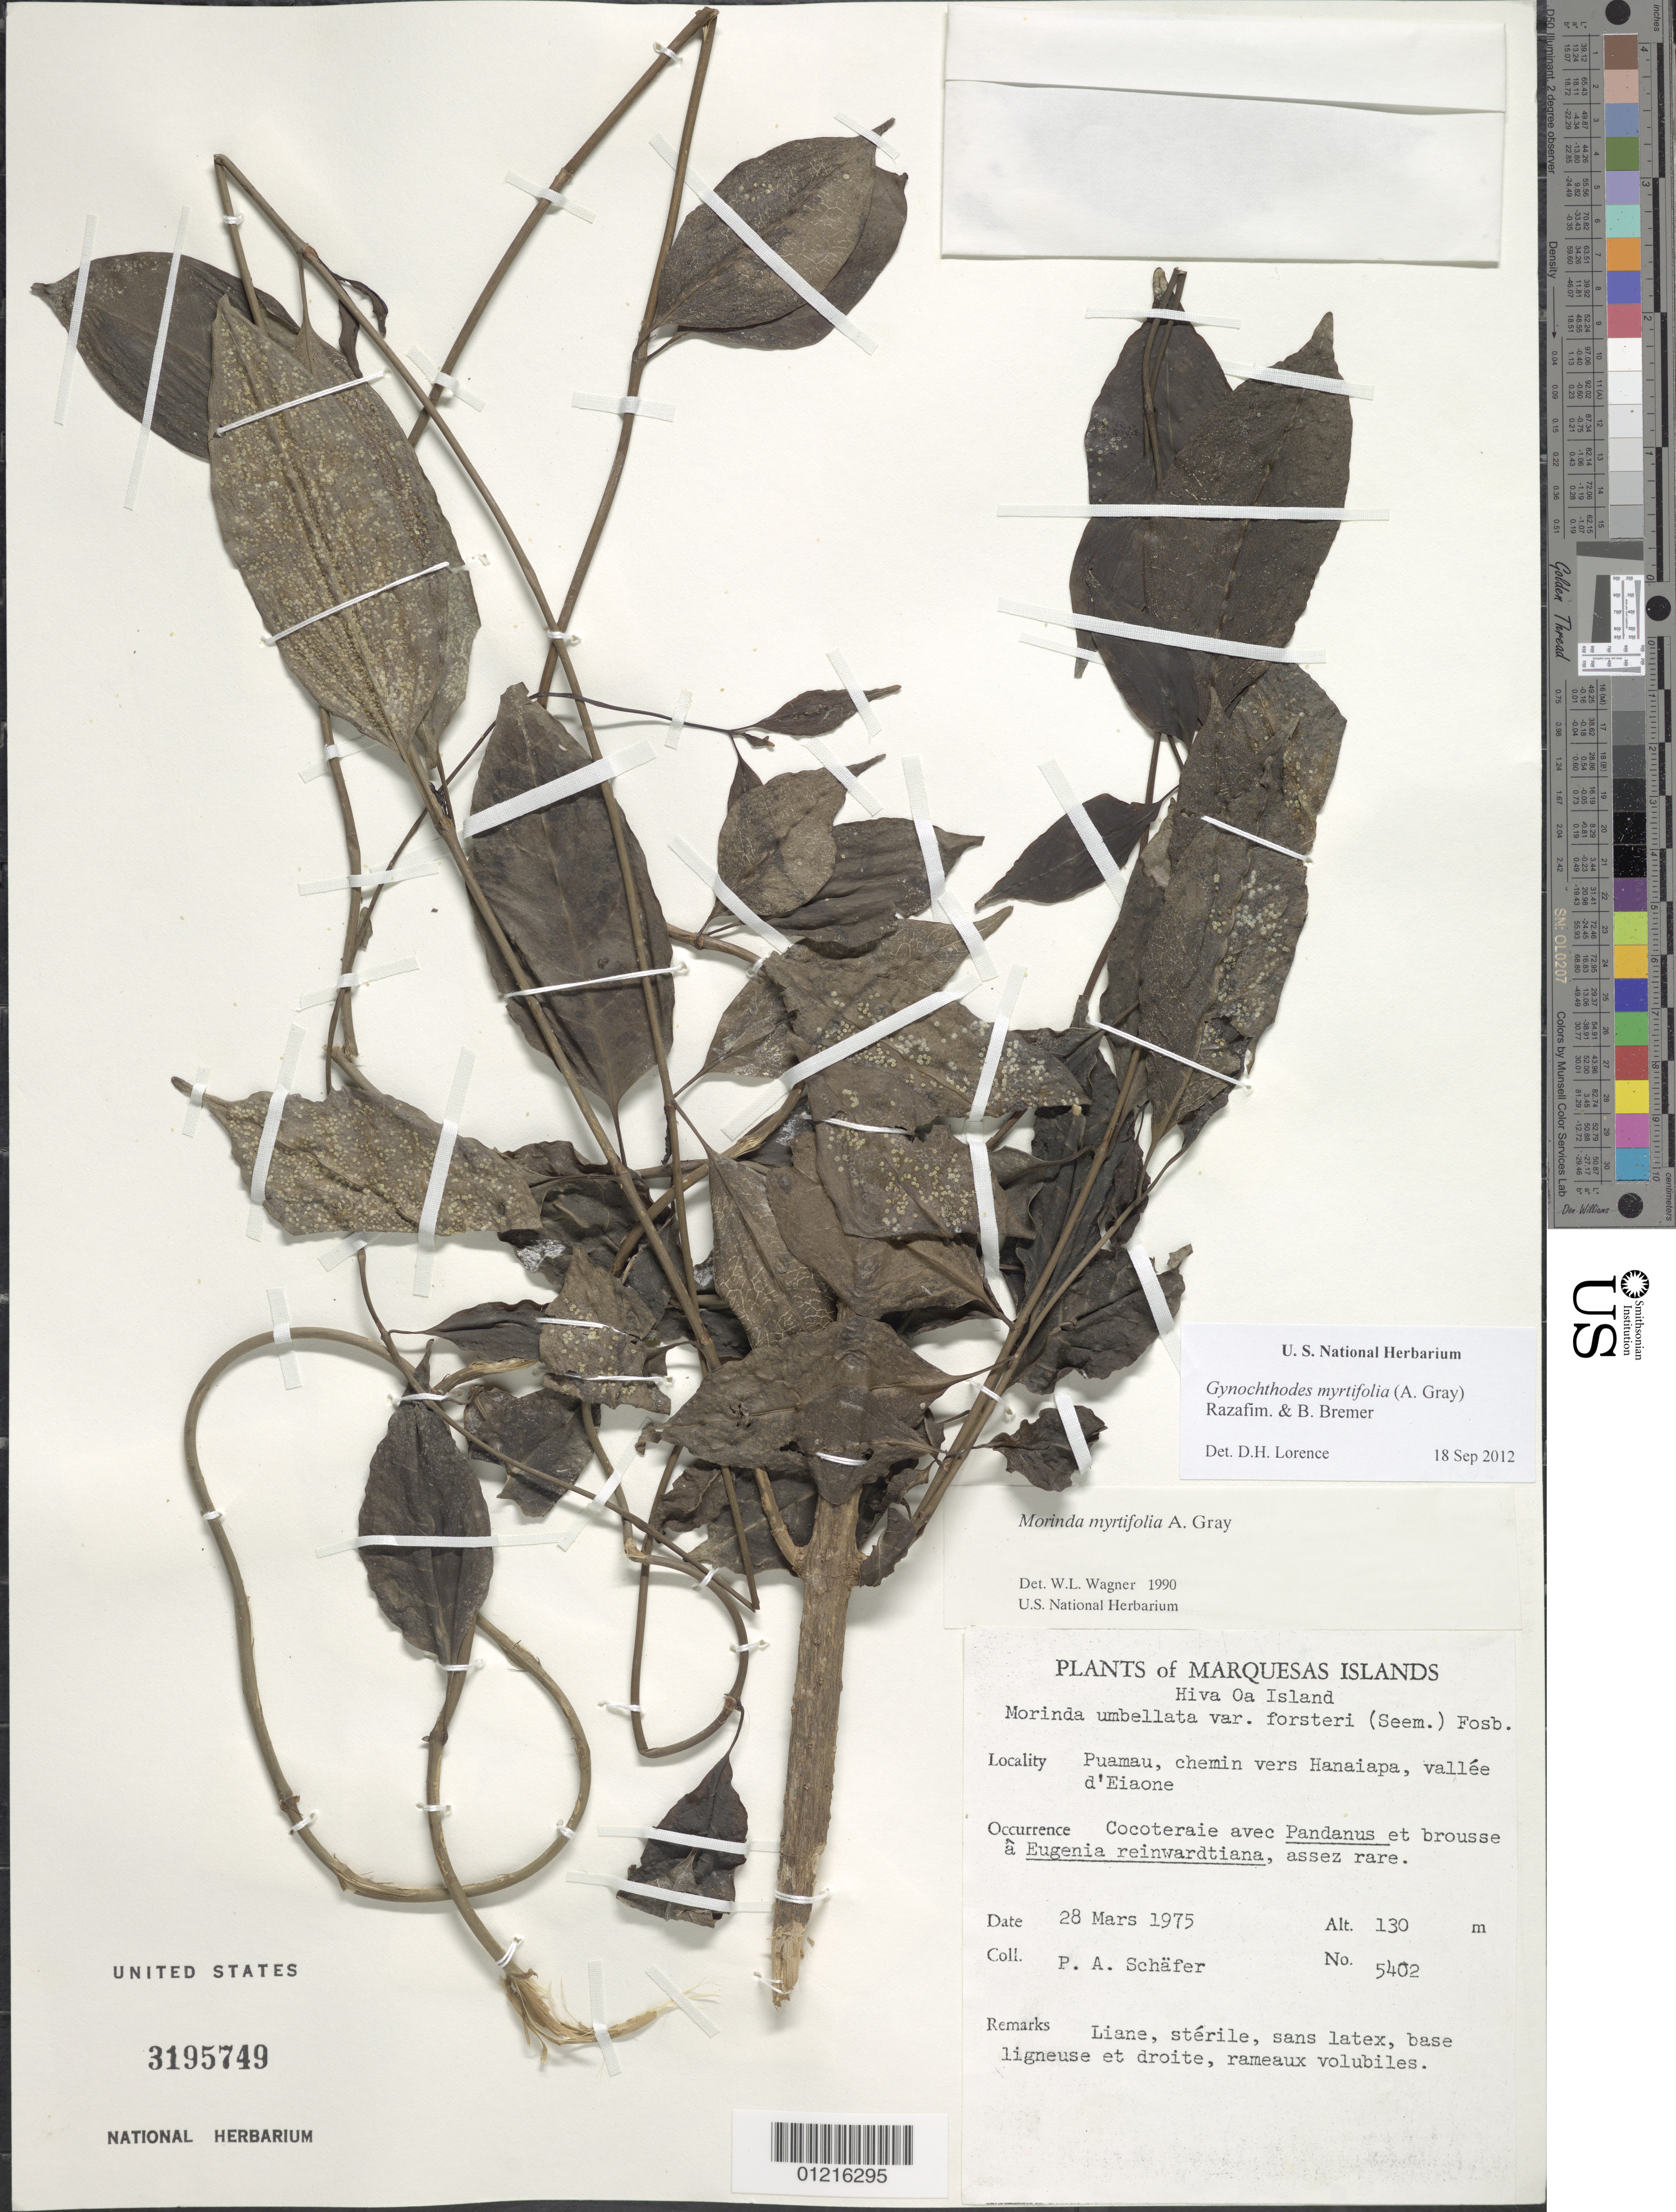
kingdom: Plantae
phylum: Tracheophyta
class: Magnoliopsida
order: Gentianales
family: Rubiaceae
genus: Gynochthodes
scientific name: Gynochthodes myrtifolia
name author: (A. Gray) Razafim. & B. Bremer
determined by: Lorence, David H., (PTBG), National Tropical Botanical Garden (UNITED STATES)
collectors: P. A. Schäfer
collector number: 5402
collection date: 1975-03-28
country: French Polynesia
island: Hiva Oa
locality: Puamau, chemin vers Hanaiapa, vallée d'Eiaone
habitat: Cocoteraie avec Pandanus et brousse à Eugenia reinwardtiana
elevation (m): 130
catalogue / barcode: US 3195749